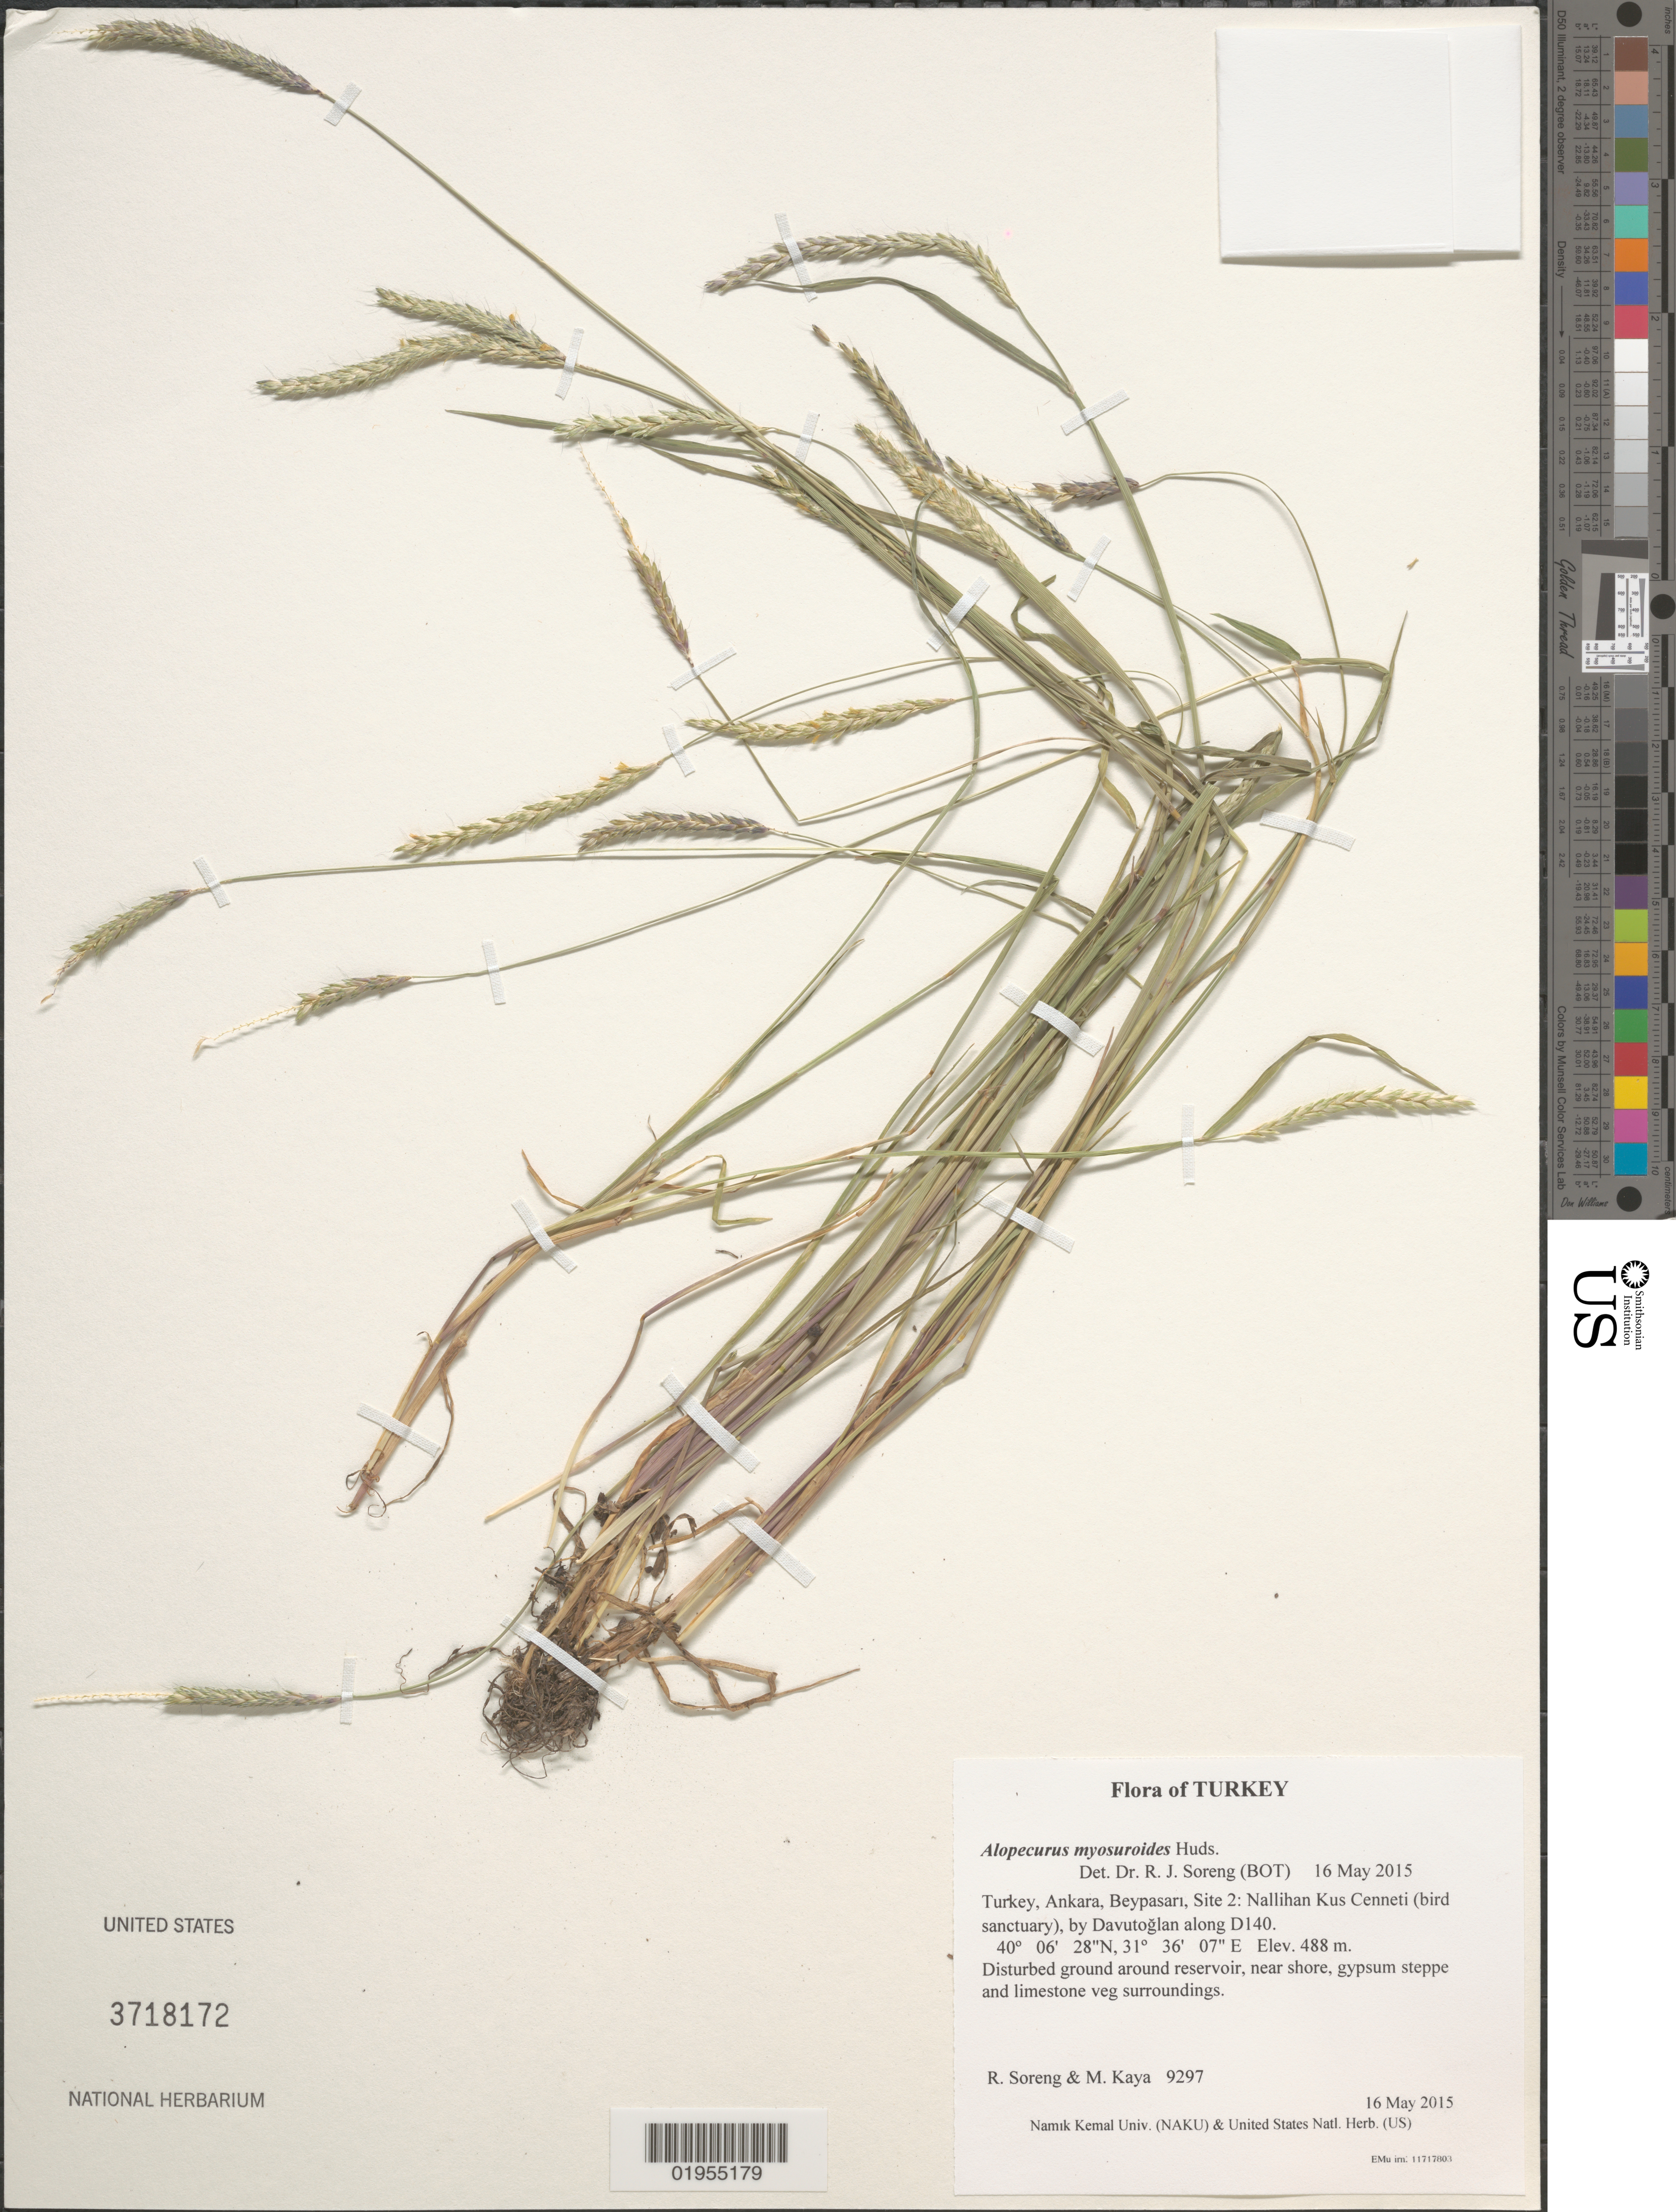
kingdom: Plantae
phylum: Tracheophyta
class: Liliopsida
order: Poales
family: Poaceae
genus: Alopecurus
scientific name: Alopecurus myosuroides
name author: Huds.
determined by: Soreng, Robert J., Research Associate (BOT), Smithsonian Institution - National Museum of Natural History (UNITED STATES)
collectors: R. J. Soreng & M. Kaya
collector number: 9297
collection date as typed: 2015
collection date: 2015-05-16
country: Turkey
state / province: Ankara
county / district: Beypasari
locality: Site 2: Nallihan Kus Cenneti (bird sanctuary), by Davutoglan along D140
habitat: Disturbed ground around reservoir, near shore, gypsum steppe and limestone veg surroundings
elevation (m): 488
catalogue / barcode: US 3718172